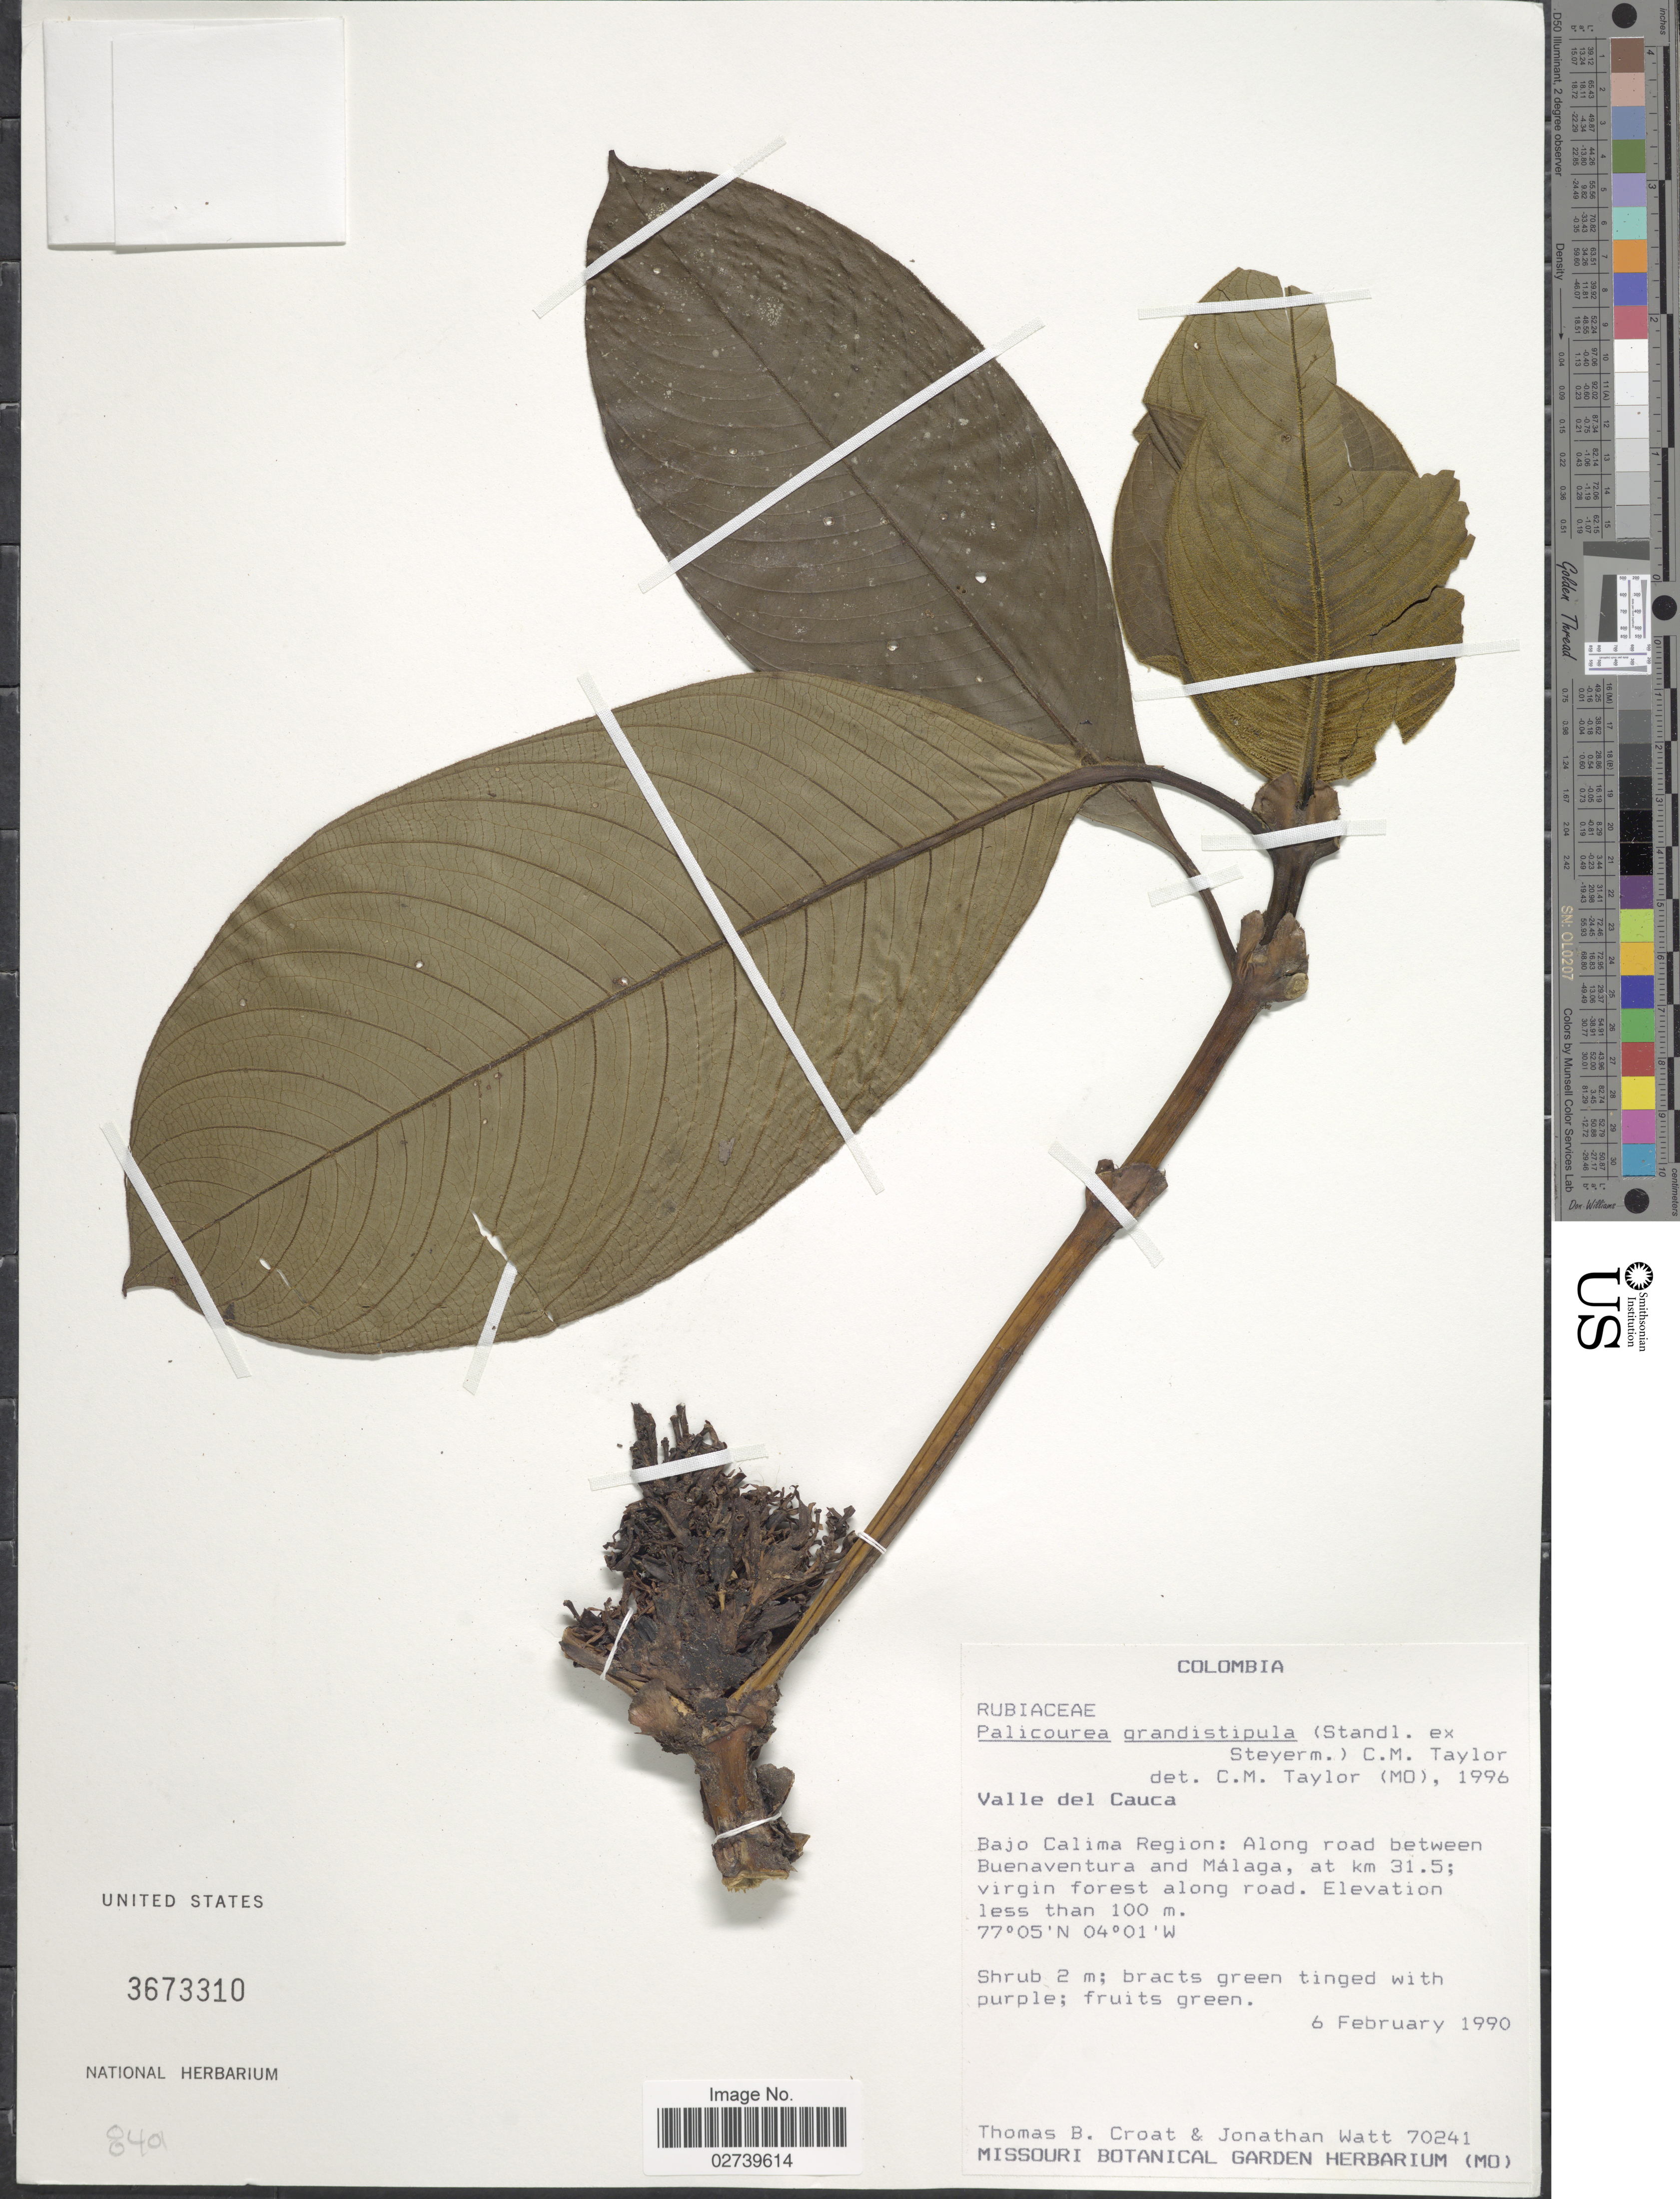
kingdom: Plantae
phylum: Tracheophyta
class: Magnoliopsida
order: Gentianales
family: Rubiaceae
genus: Palicourea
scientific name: Palicourea grandistipula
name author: (Standl. ex Steyerm.) C.M. Taylor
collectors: T. B. Croat & J. Watt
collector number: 70241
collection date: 1990-02-06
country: Colombia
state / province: Valle del Cauca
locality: Bajo Calima Region: Along road between Buenaventura and Malaga, at km 31.5; virgin forest along road.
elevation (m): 100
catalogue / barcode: US 3673310